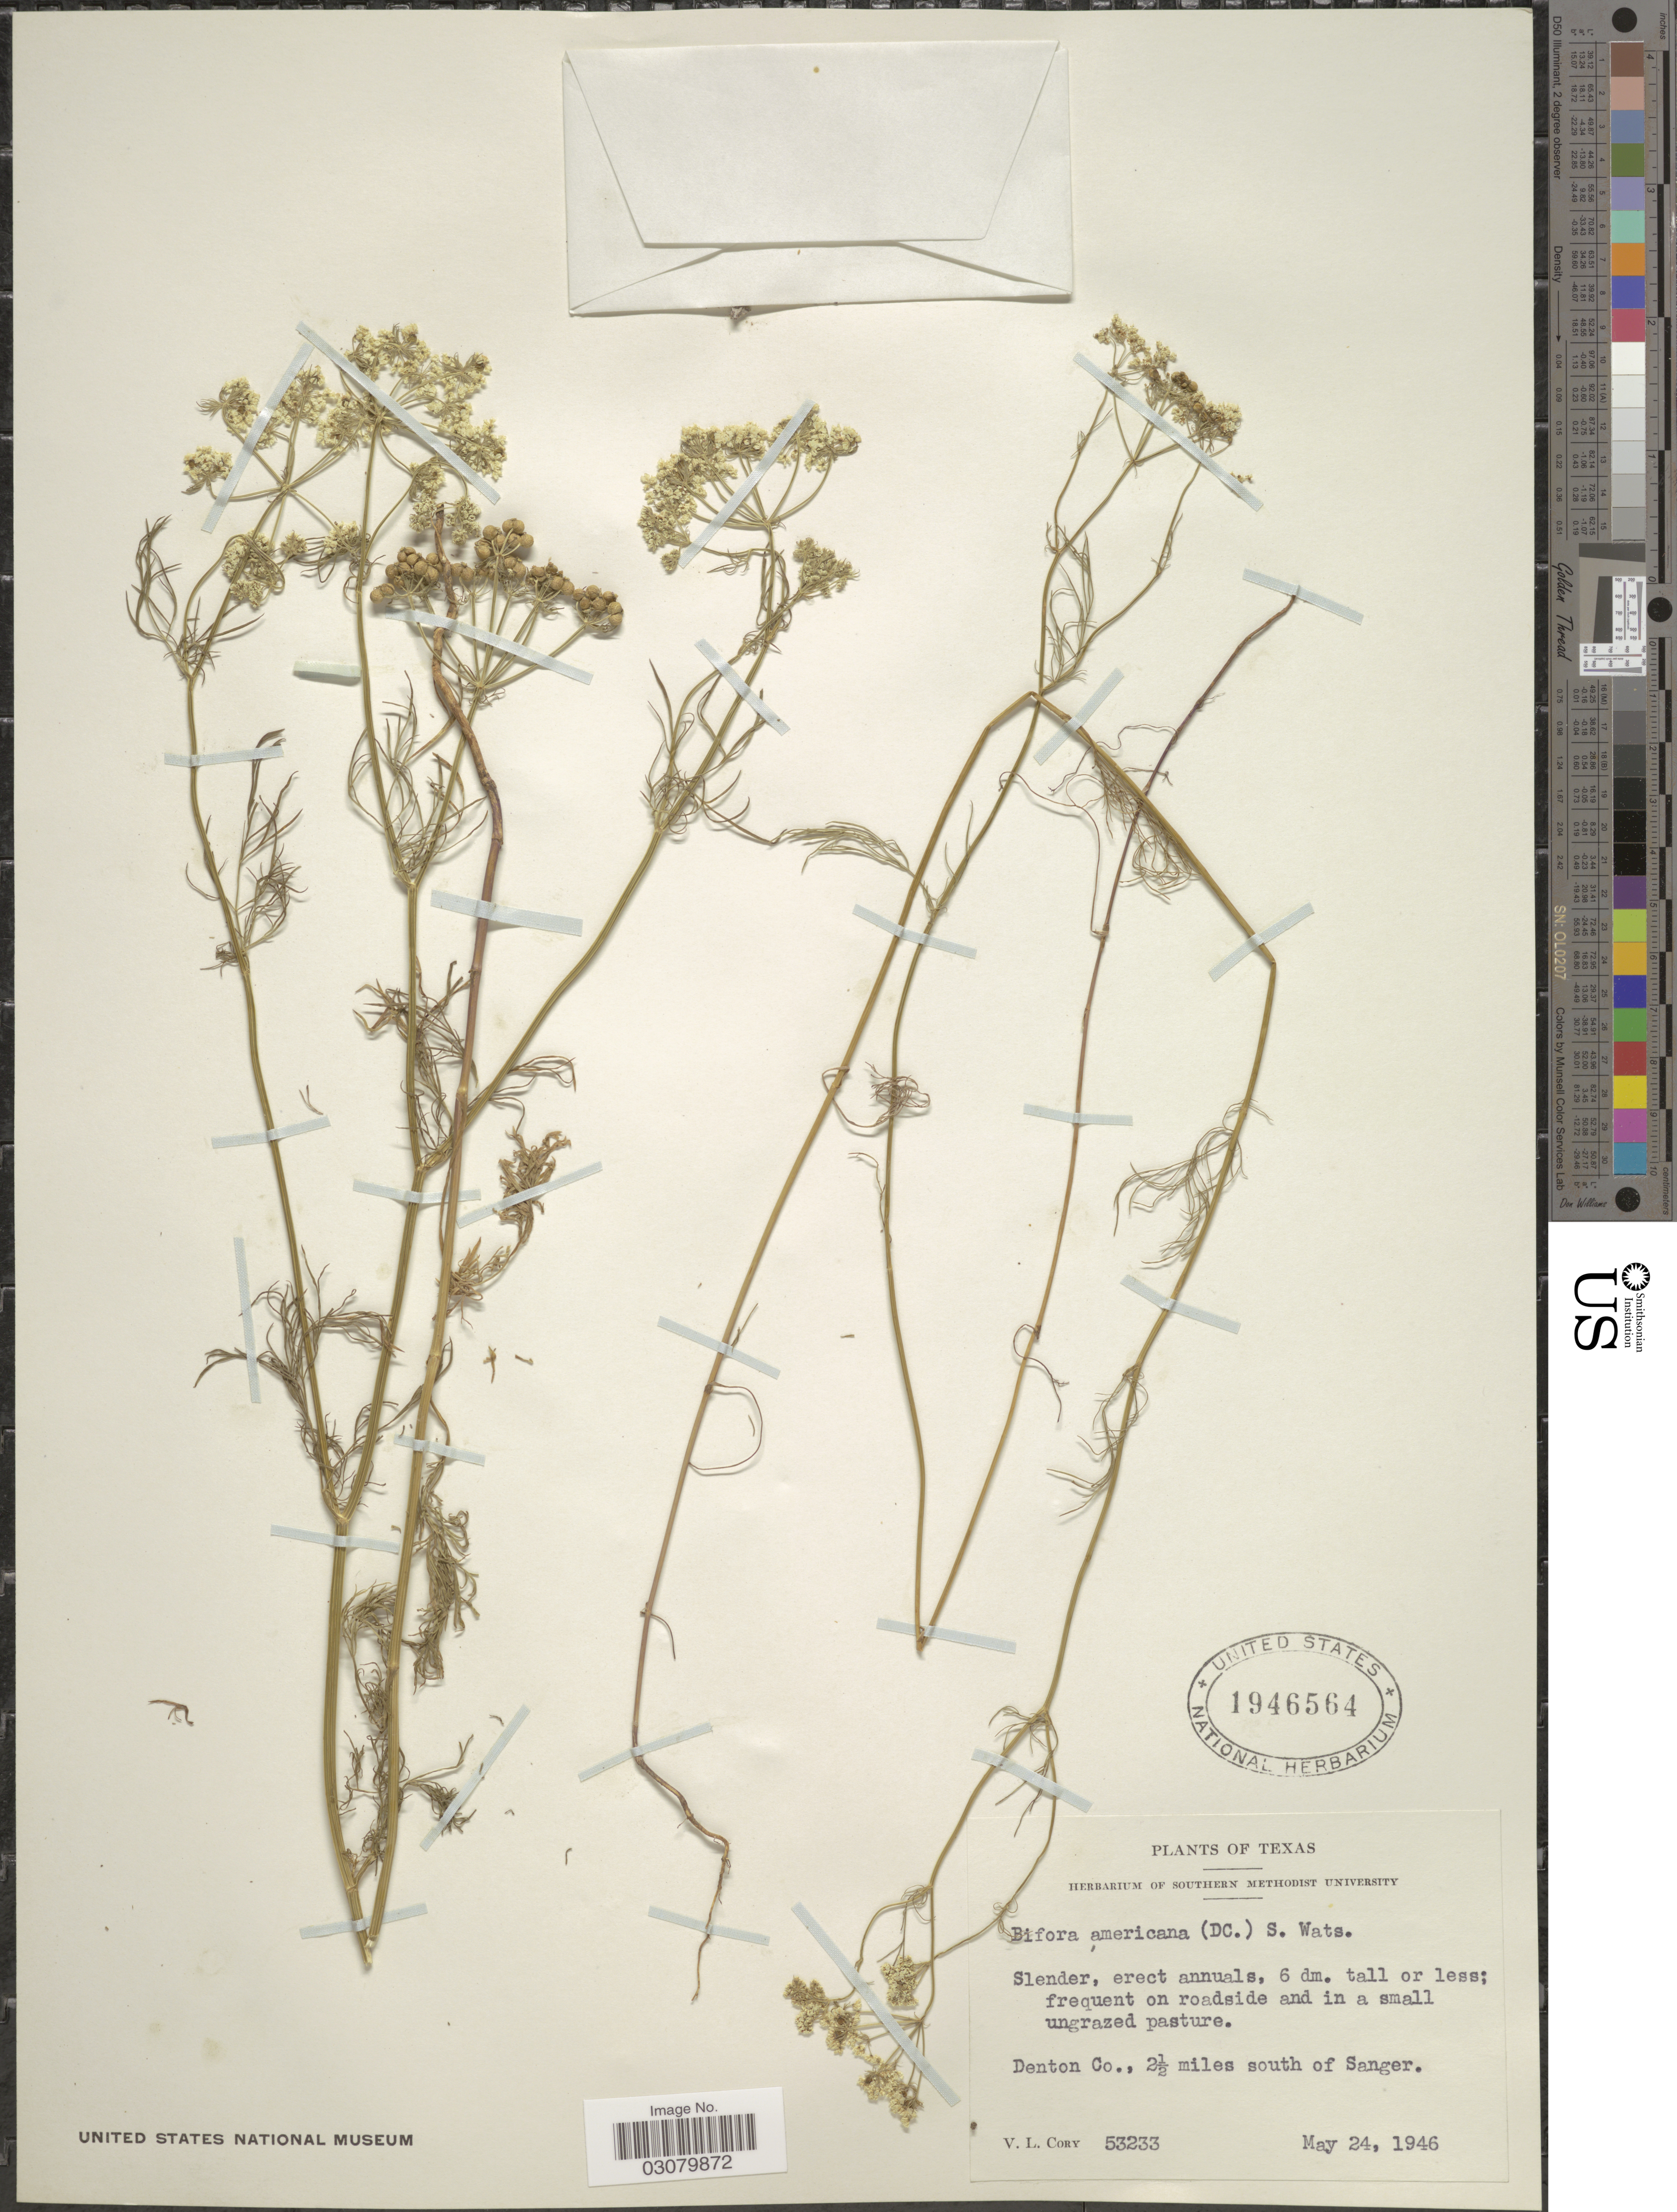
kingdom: Plantae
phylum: Tracheophyta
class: Magnoliopsida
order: Apiales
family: Apiaceae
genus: Bifora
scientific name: Bifora americana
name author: (DC.) Benth. & Hook. f. ex S. Watson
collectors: V. Cory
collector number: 53233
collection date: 1946-05-24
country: United States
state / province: Texas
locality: Denton Co., 2½ miles south of Sanger.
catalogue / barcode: US 1946564